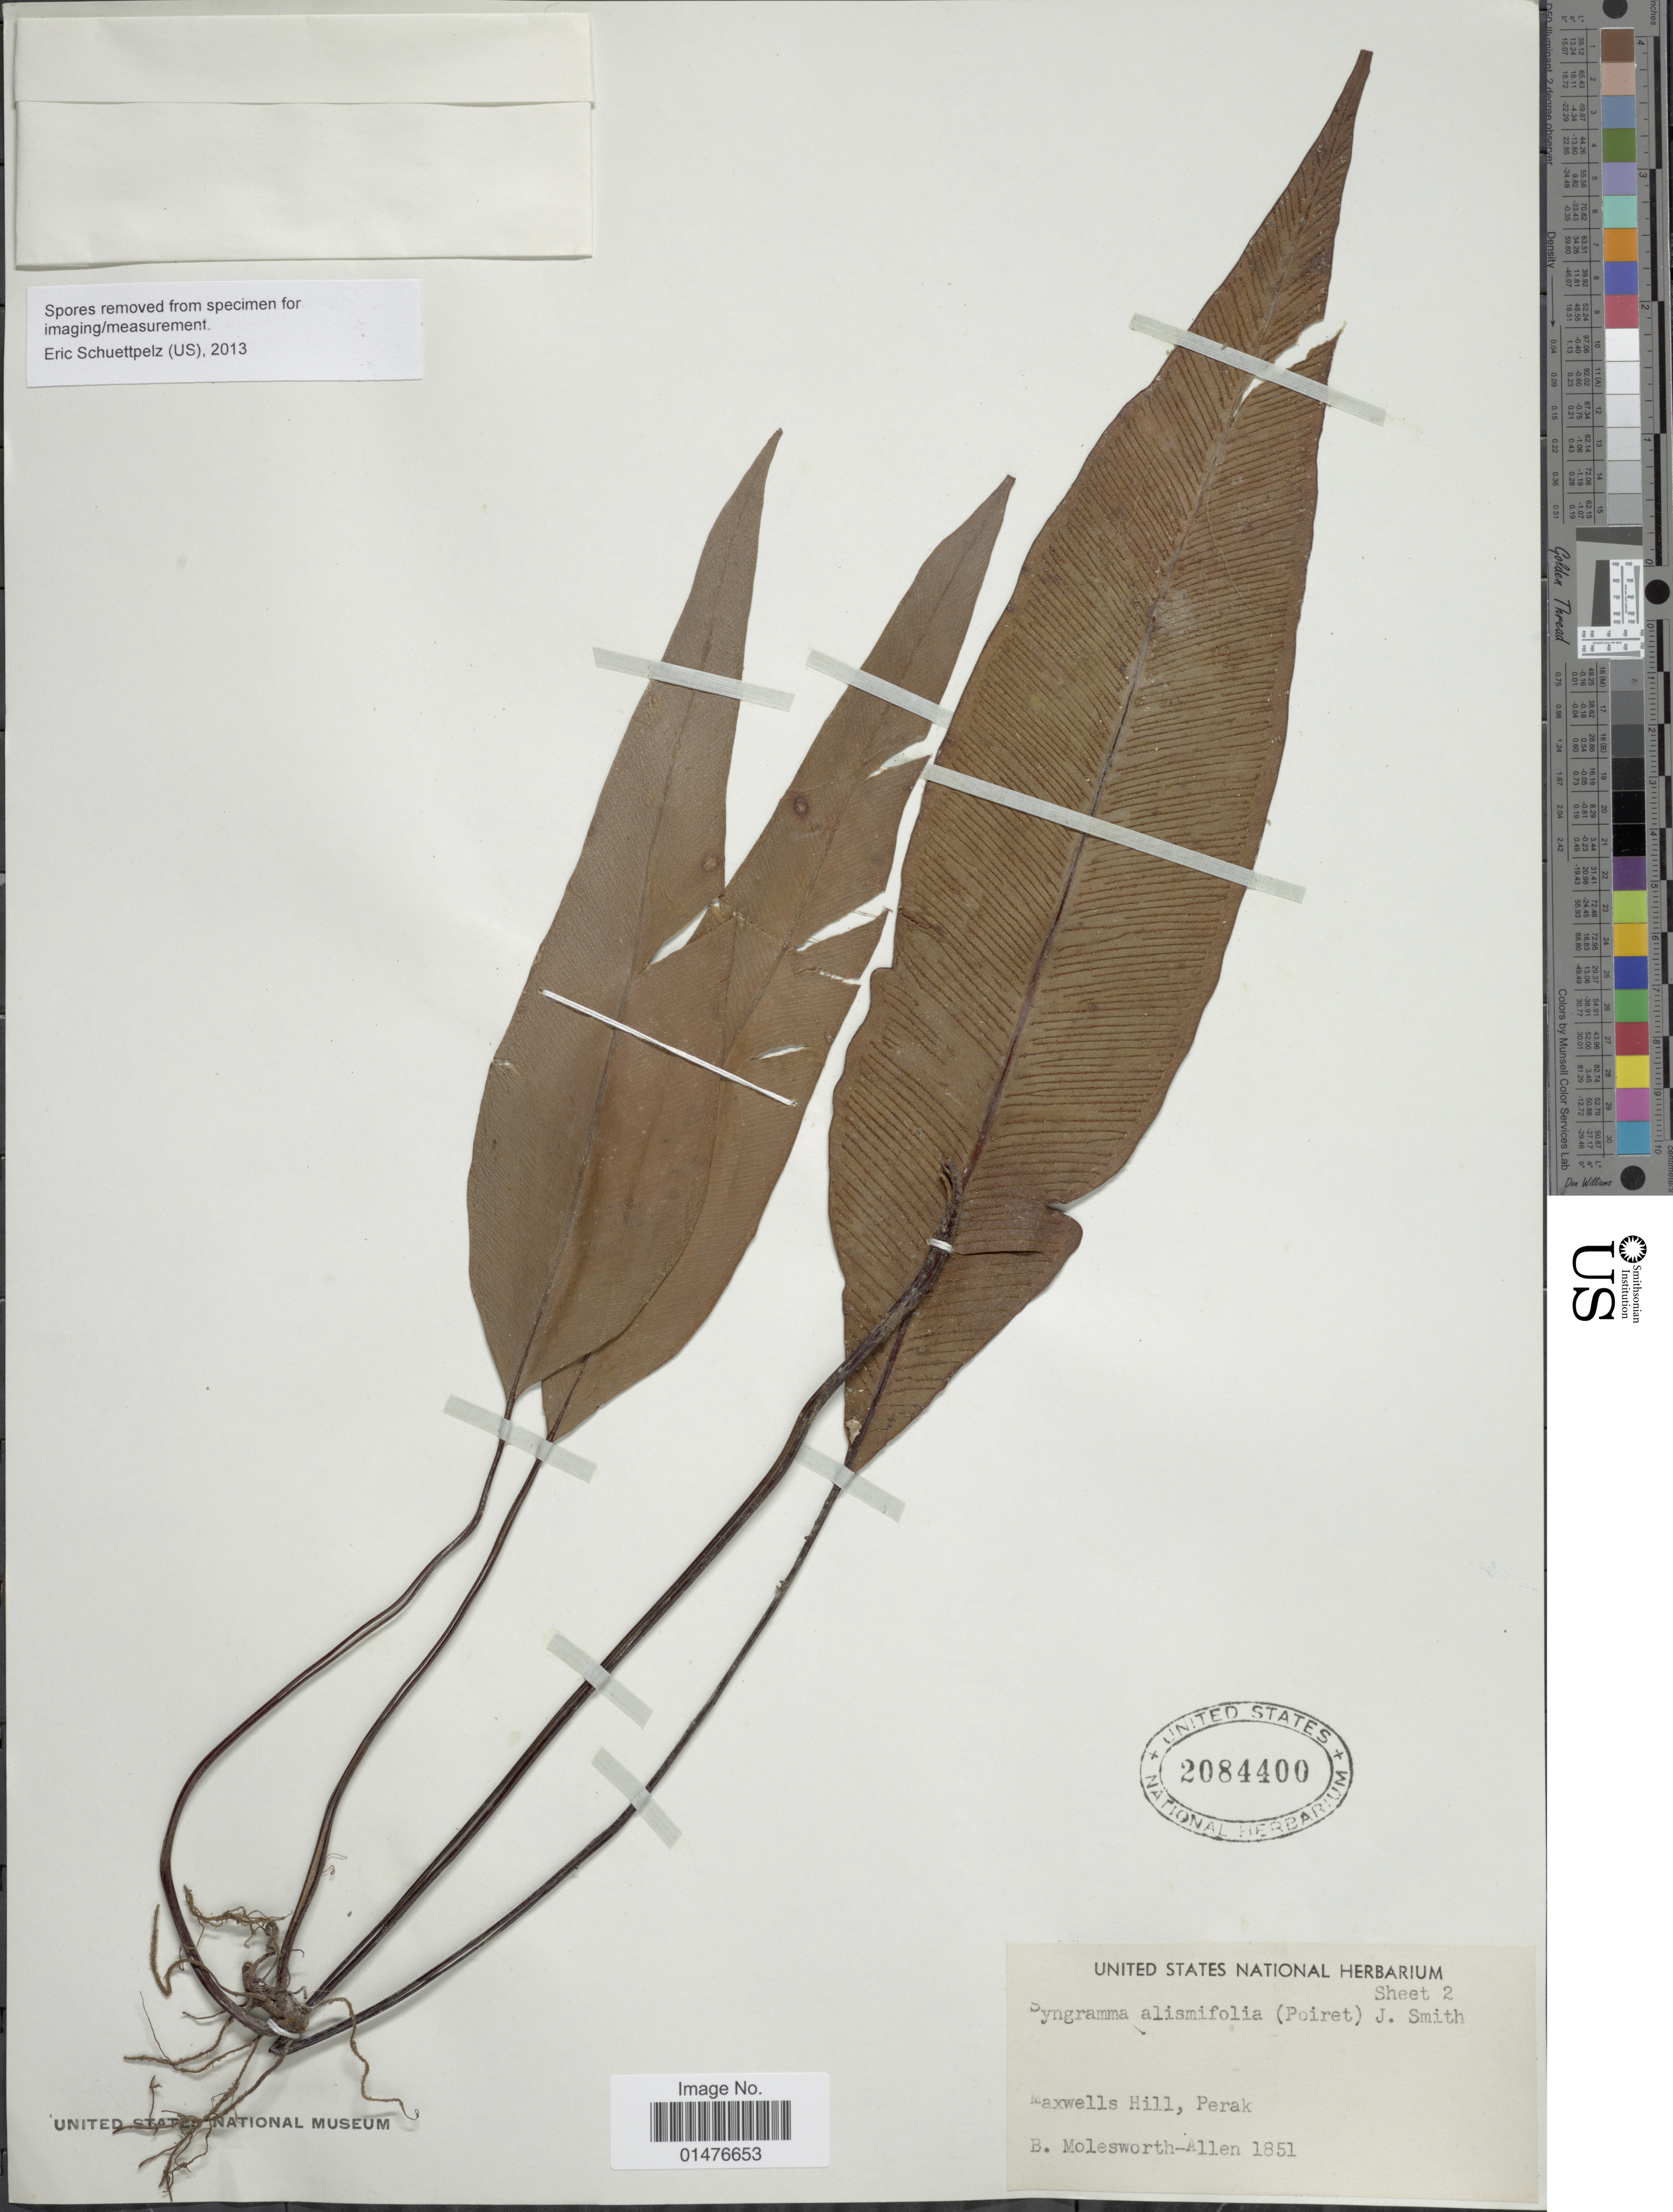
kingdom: Plantae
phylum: Tracheophyta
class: Polypodiopsida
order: Polypodiales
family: Pteridaceae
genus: Syngramma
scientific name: Syngramma alismifolia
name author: (C. Presl) J. Sm.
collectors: B. E. G. Molesworth-Allen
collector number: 1851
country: Malaysia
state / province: Perak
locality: Maxwells Hill, Perak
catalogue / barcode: US 2084400